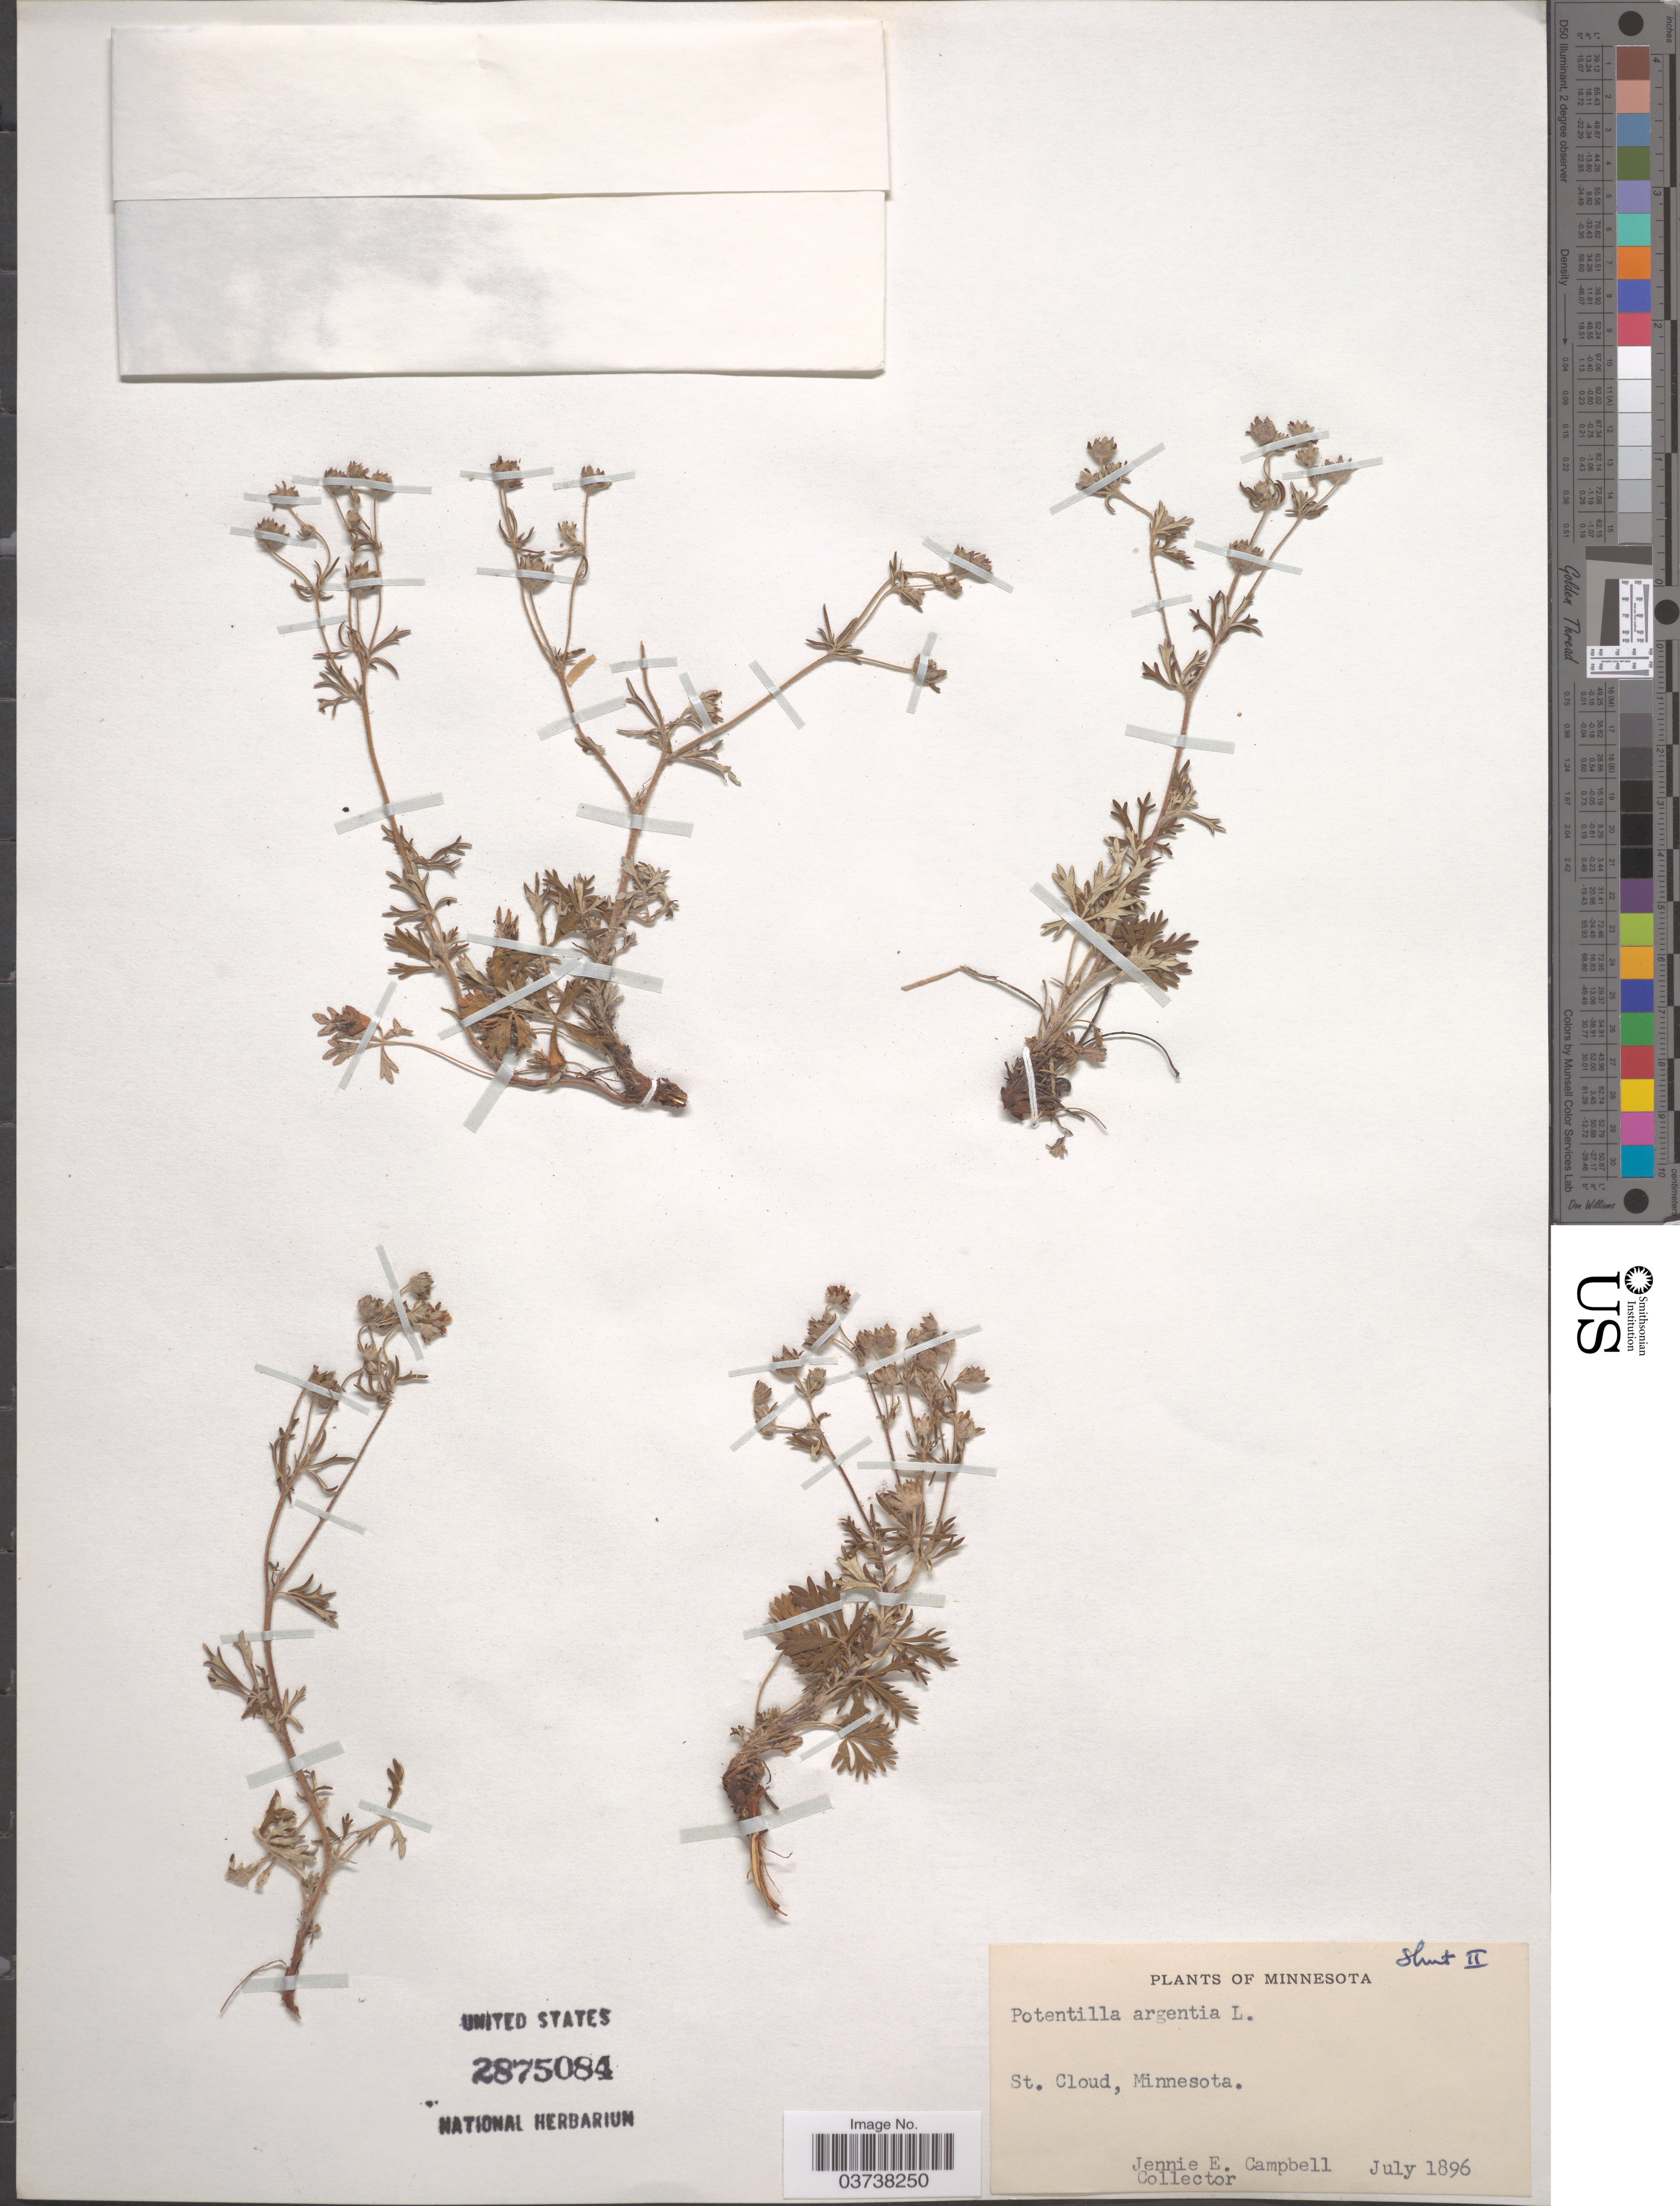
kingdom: Plantae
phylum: Tracheophyta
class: Magnoliopsida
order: Rosales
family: Rosaceae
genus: Potentilla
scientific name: Potentilla argentea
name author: L.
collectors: J. E. Campbell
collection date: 1896-07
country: United States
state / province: Minnesota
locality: St. Cloud.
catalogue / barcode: US 2875084